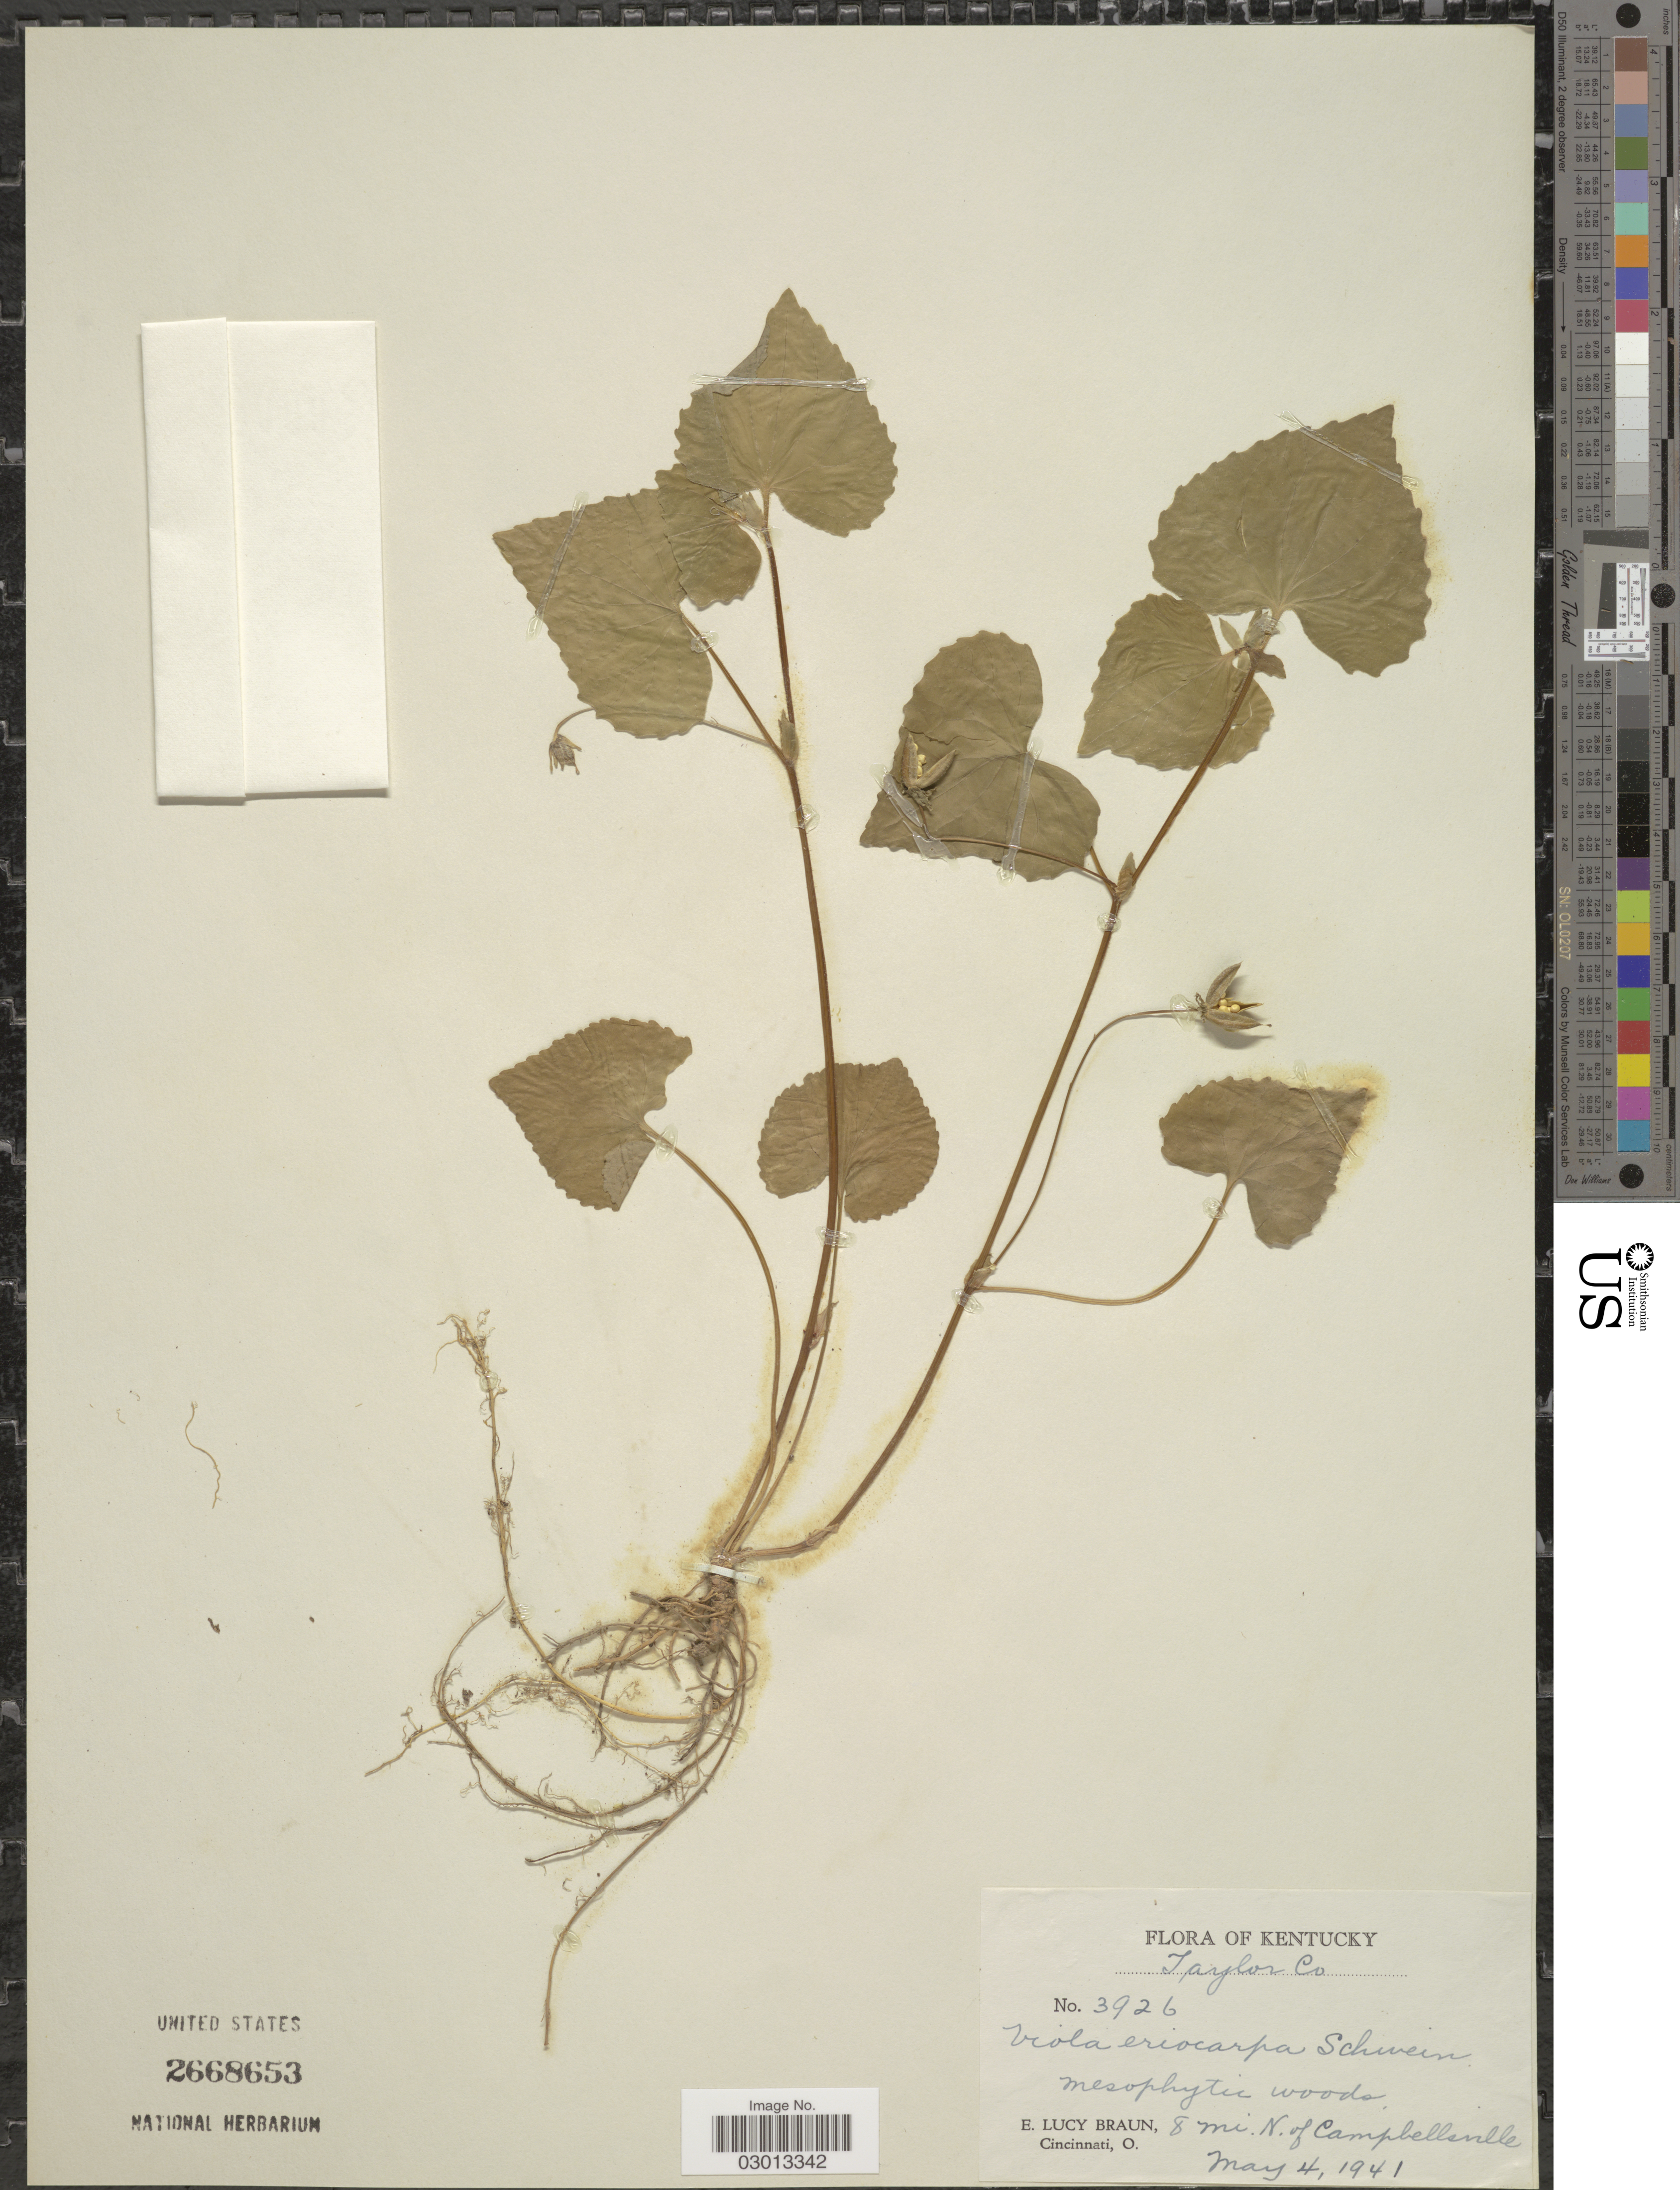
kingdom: Plantae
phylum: Tracheophyta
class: Magnoliopsida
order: Malpighiales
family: Violaceae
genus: Viola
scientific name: Viola pensylvanica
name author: Michx.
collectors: E. L. Braun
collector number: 3926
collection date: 1941-05-04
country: United States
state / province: Kentucky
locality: Taylor Co. 8 mi. N. of Campbellsville.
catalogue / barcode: US 2668653